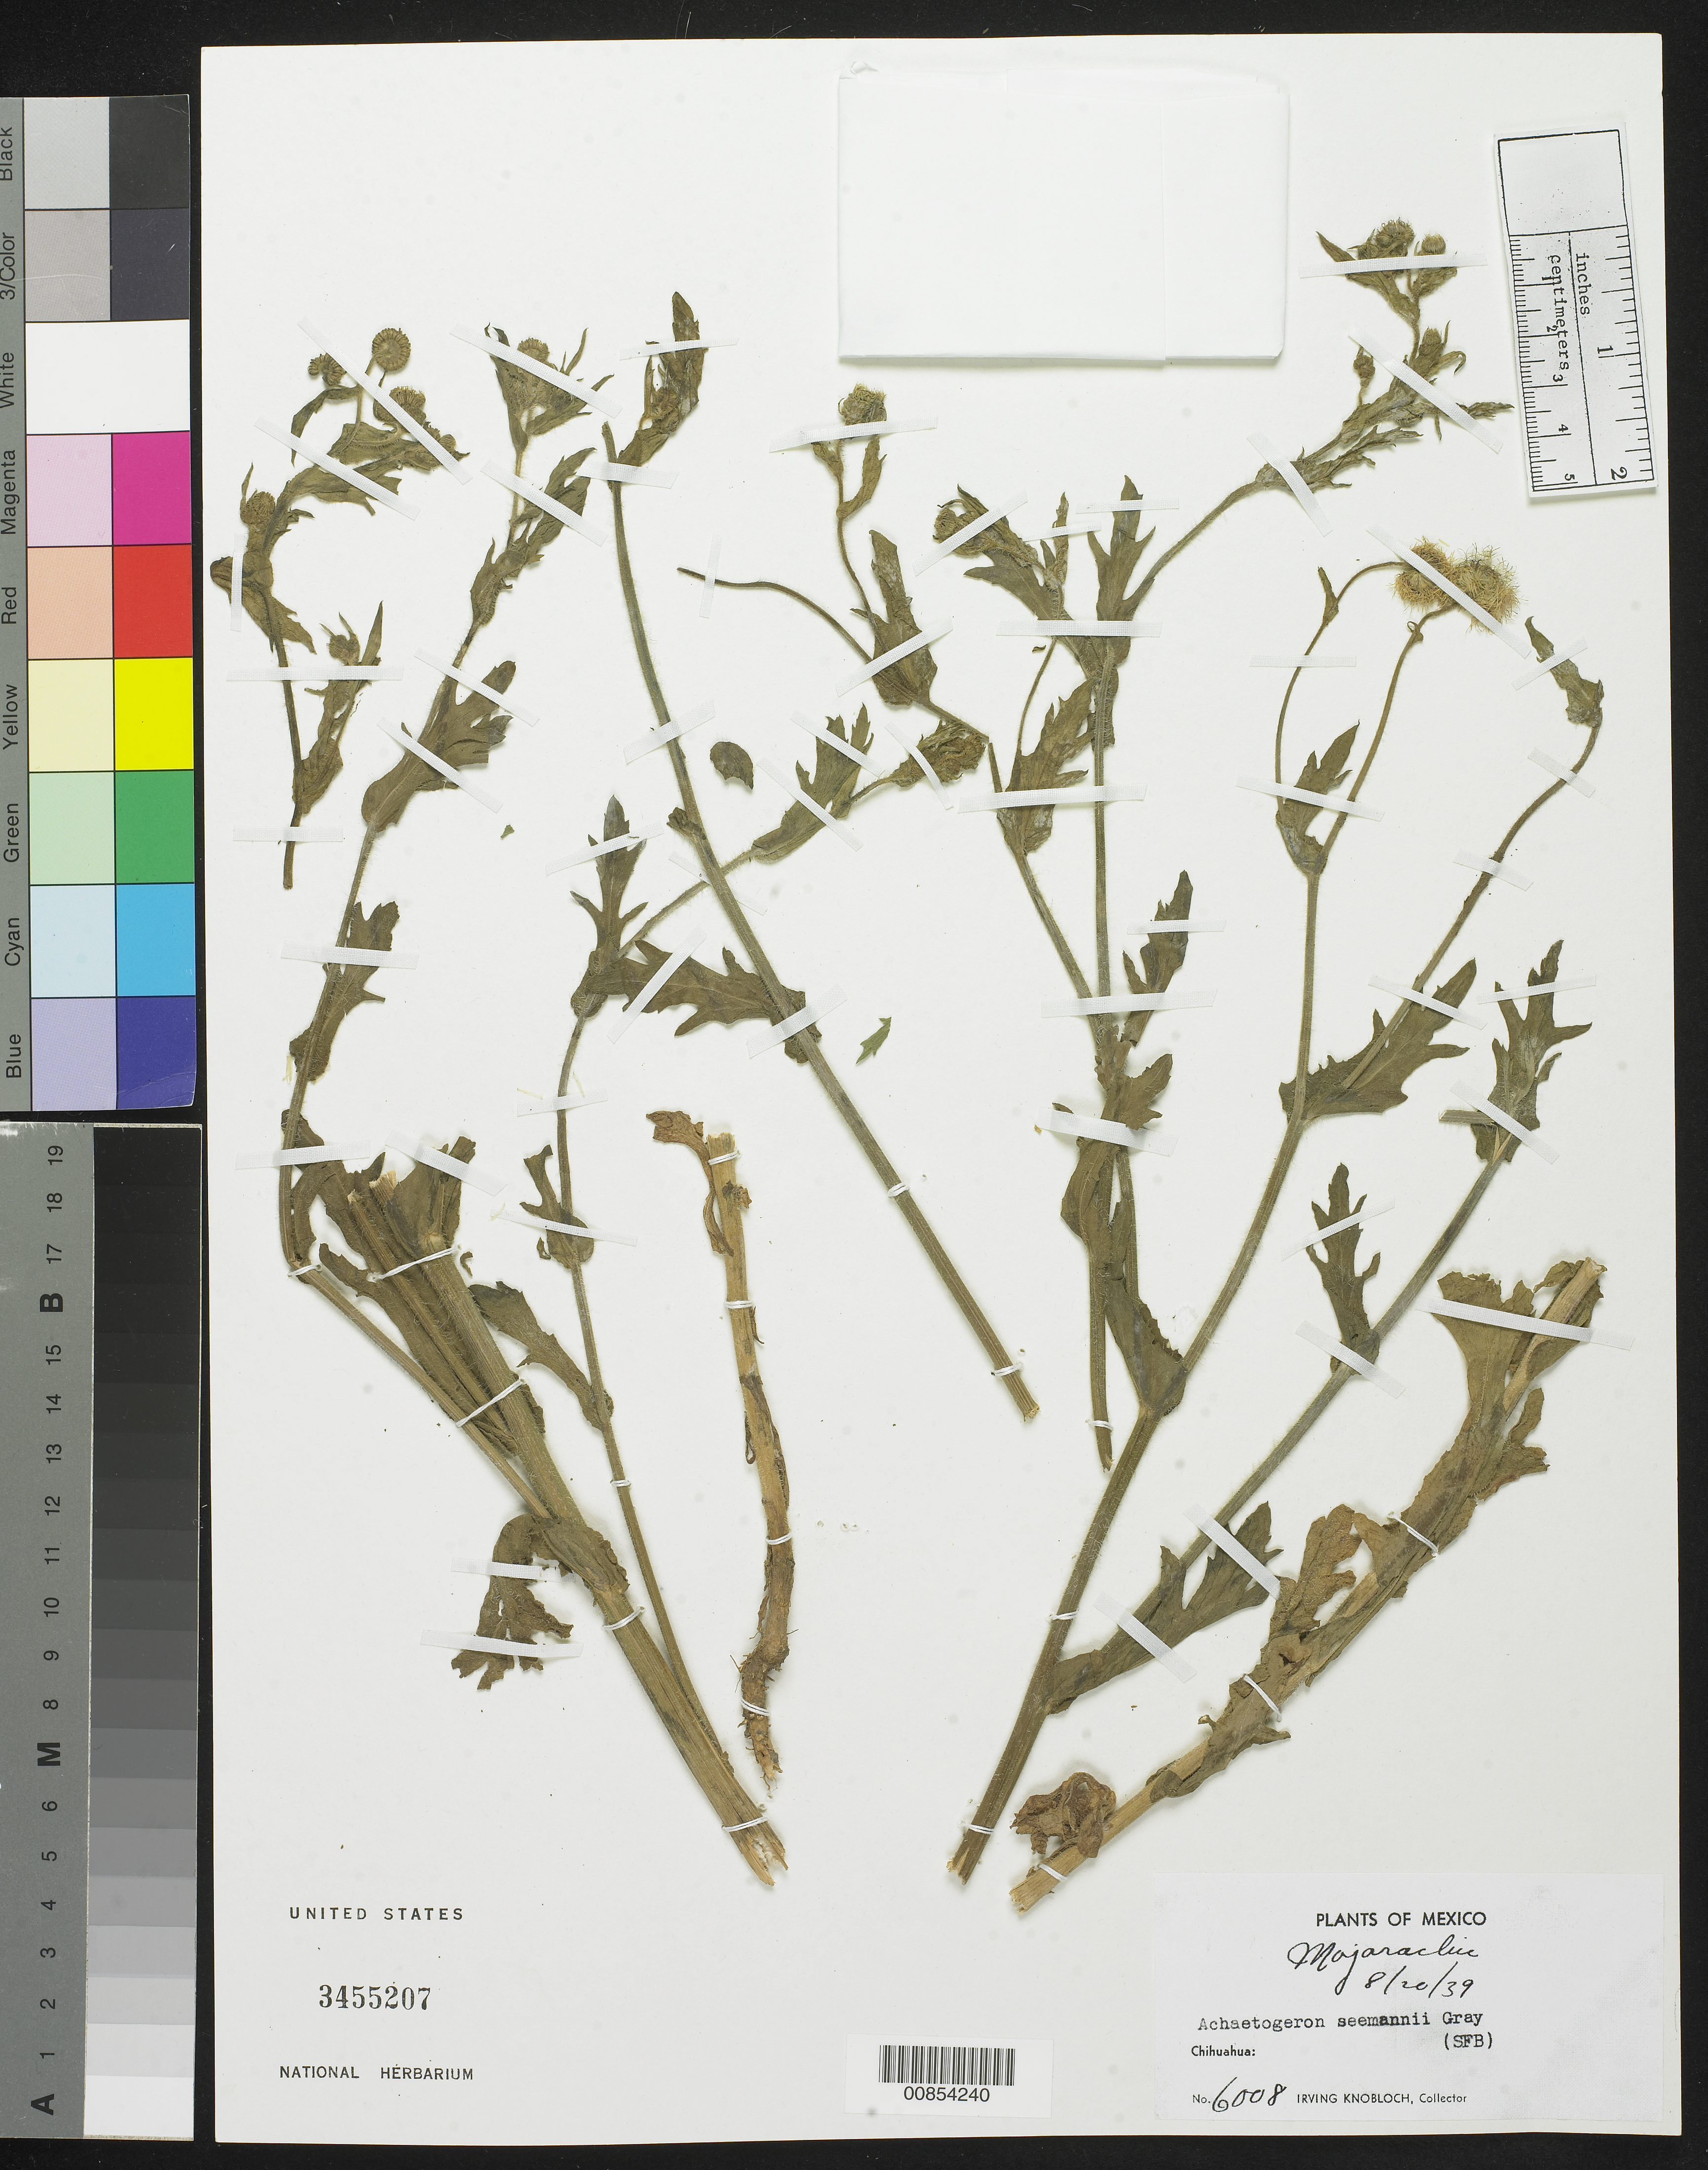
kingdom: Plantae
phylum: Tracheophyta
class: Magnoliopsida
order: Asterales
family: Asteraceae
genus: Erigeron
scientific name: Erigeron seemannii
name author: (Sch. Bip. ex Seem.) Greene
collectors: I. W. Knobloch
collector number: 6008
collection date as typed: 20 Aug 1939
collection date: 1939-08-20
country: Mexico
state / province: Chihuahua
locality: Mojarachic, Chihuahua.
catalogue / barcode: US 3455207